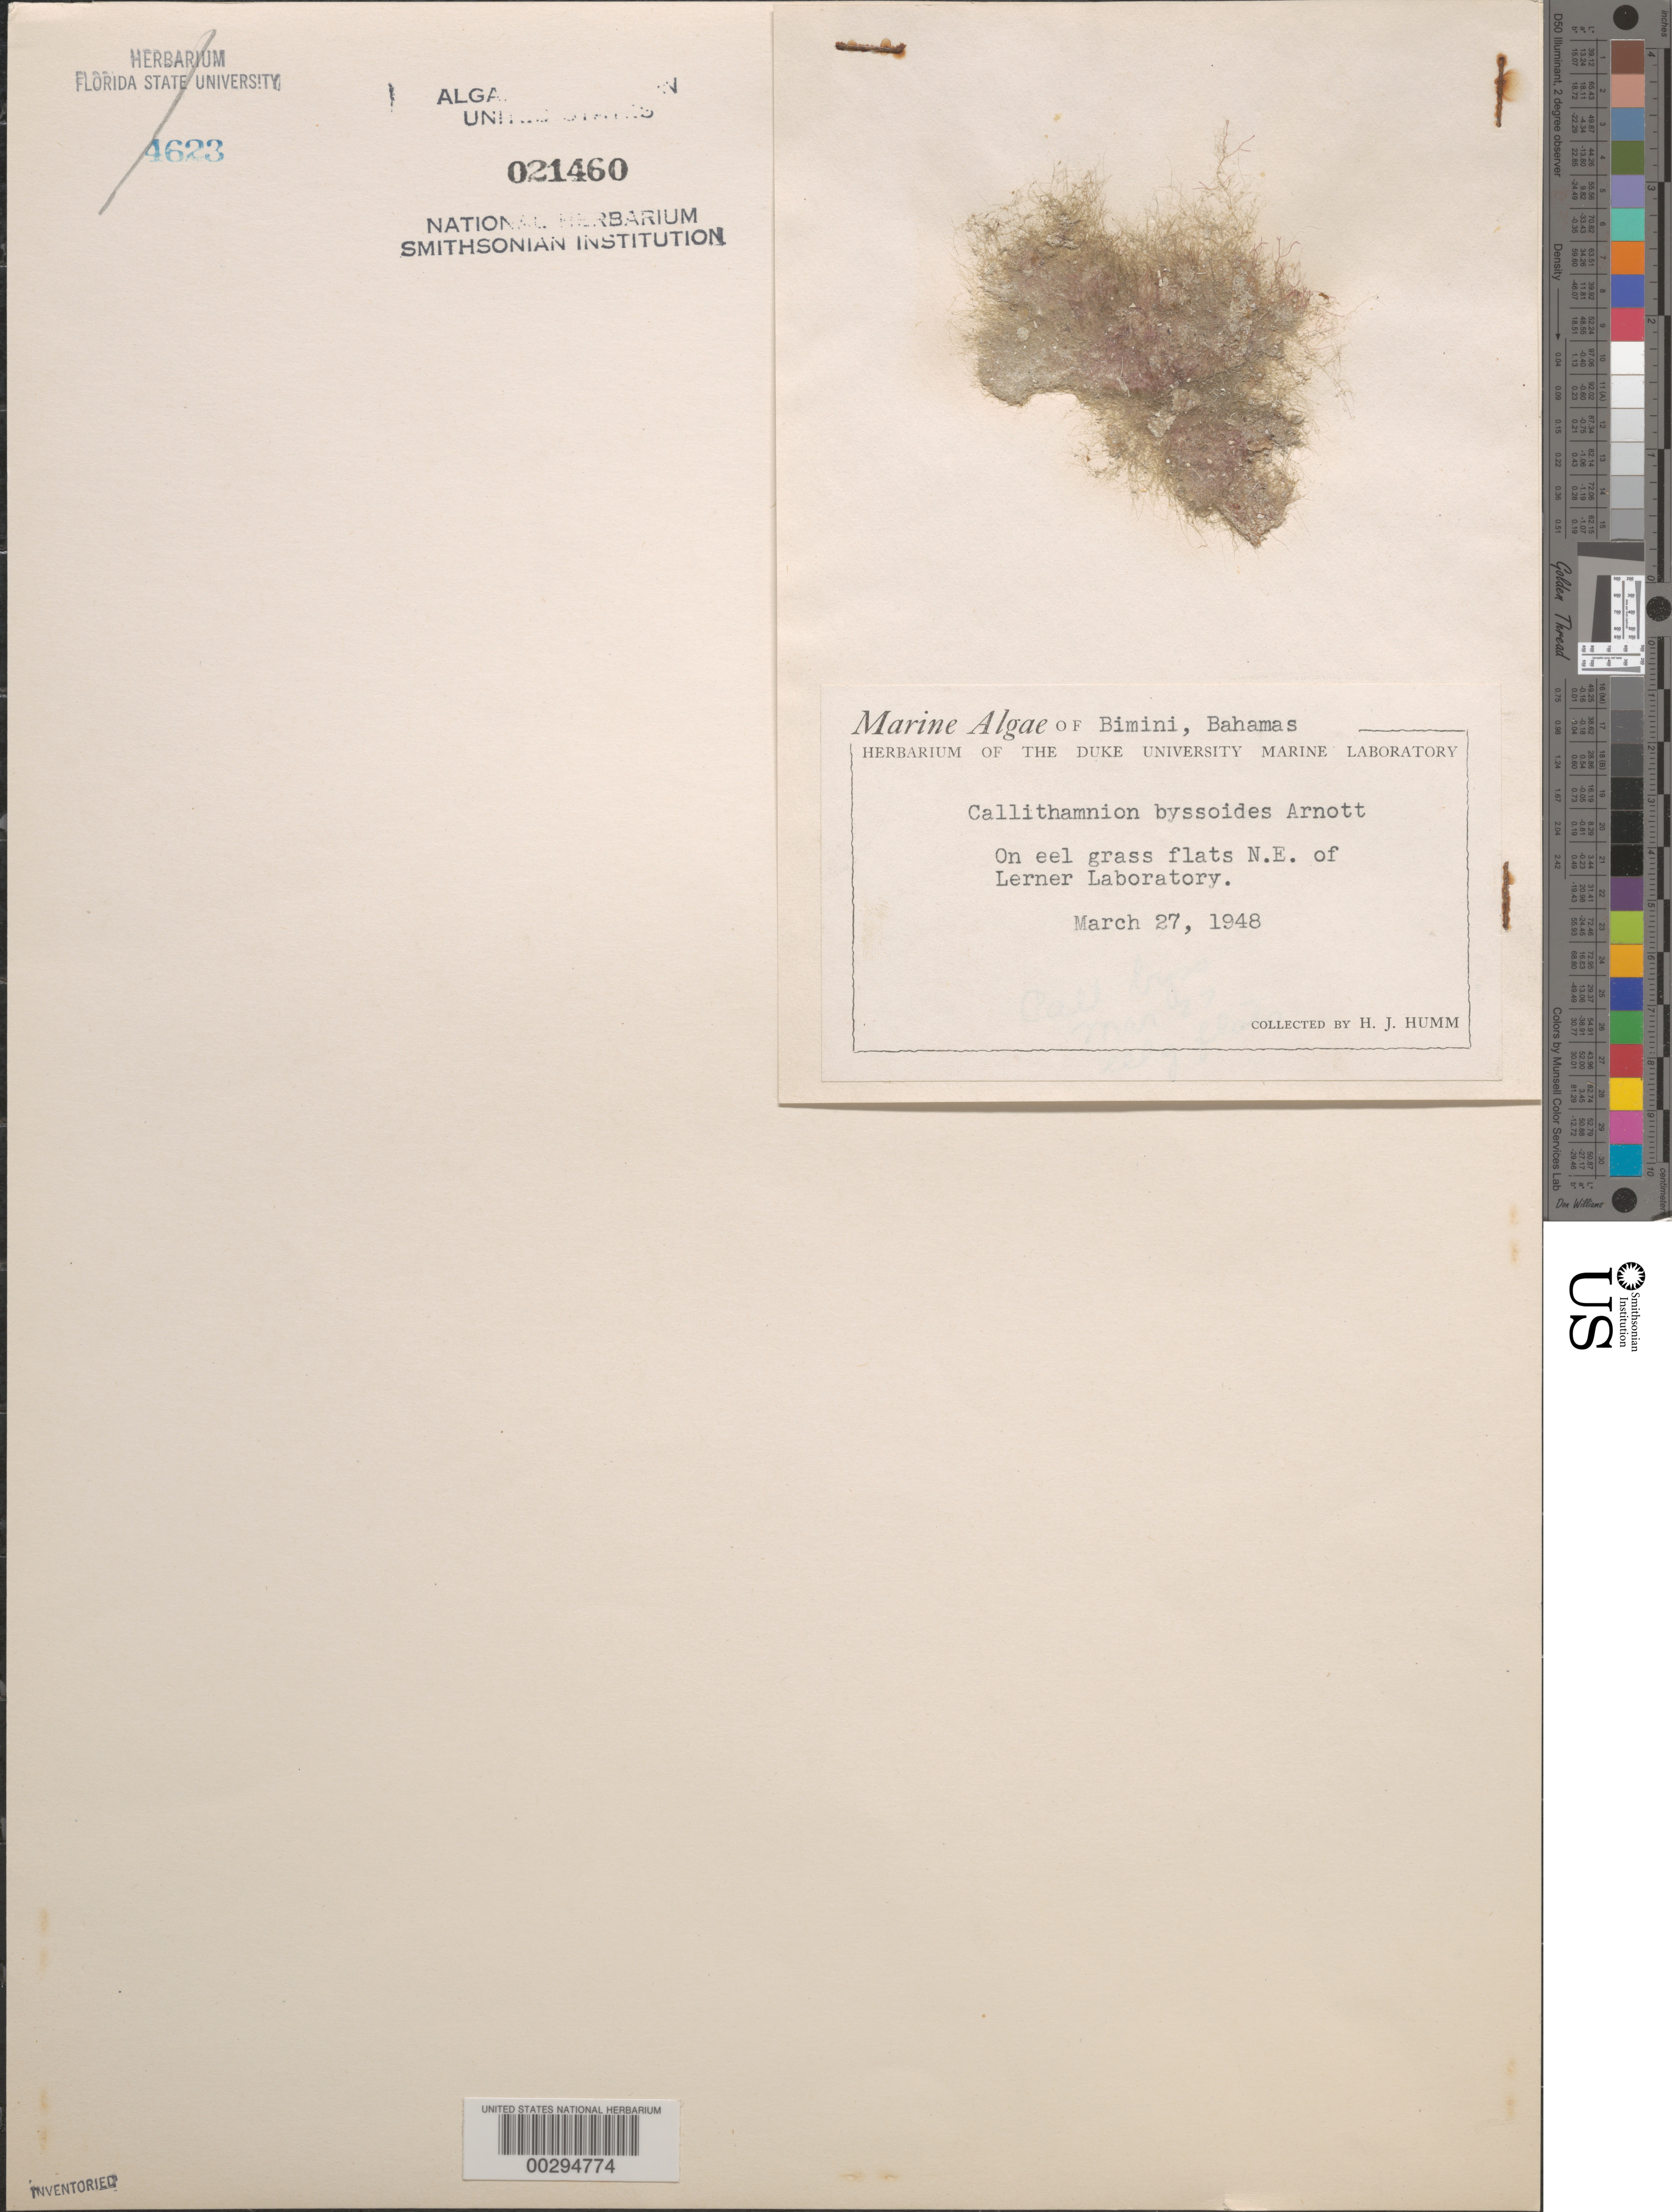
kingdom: Plantae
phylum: Rhodophyta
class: Florideophyceae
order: Ceramiales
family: Callithamniaceae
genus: Aglaothamnion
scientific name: Aglaothamnion tenuissimum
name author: (Bonnem.) Feldm.-Maz.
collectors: H. J. Humm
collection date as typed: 27 Mar 1948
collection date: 1948-03-27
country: Bahamas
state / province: Biminis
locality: Northeast of lerner laboratory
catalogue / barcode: US 21460